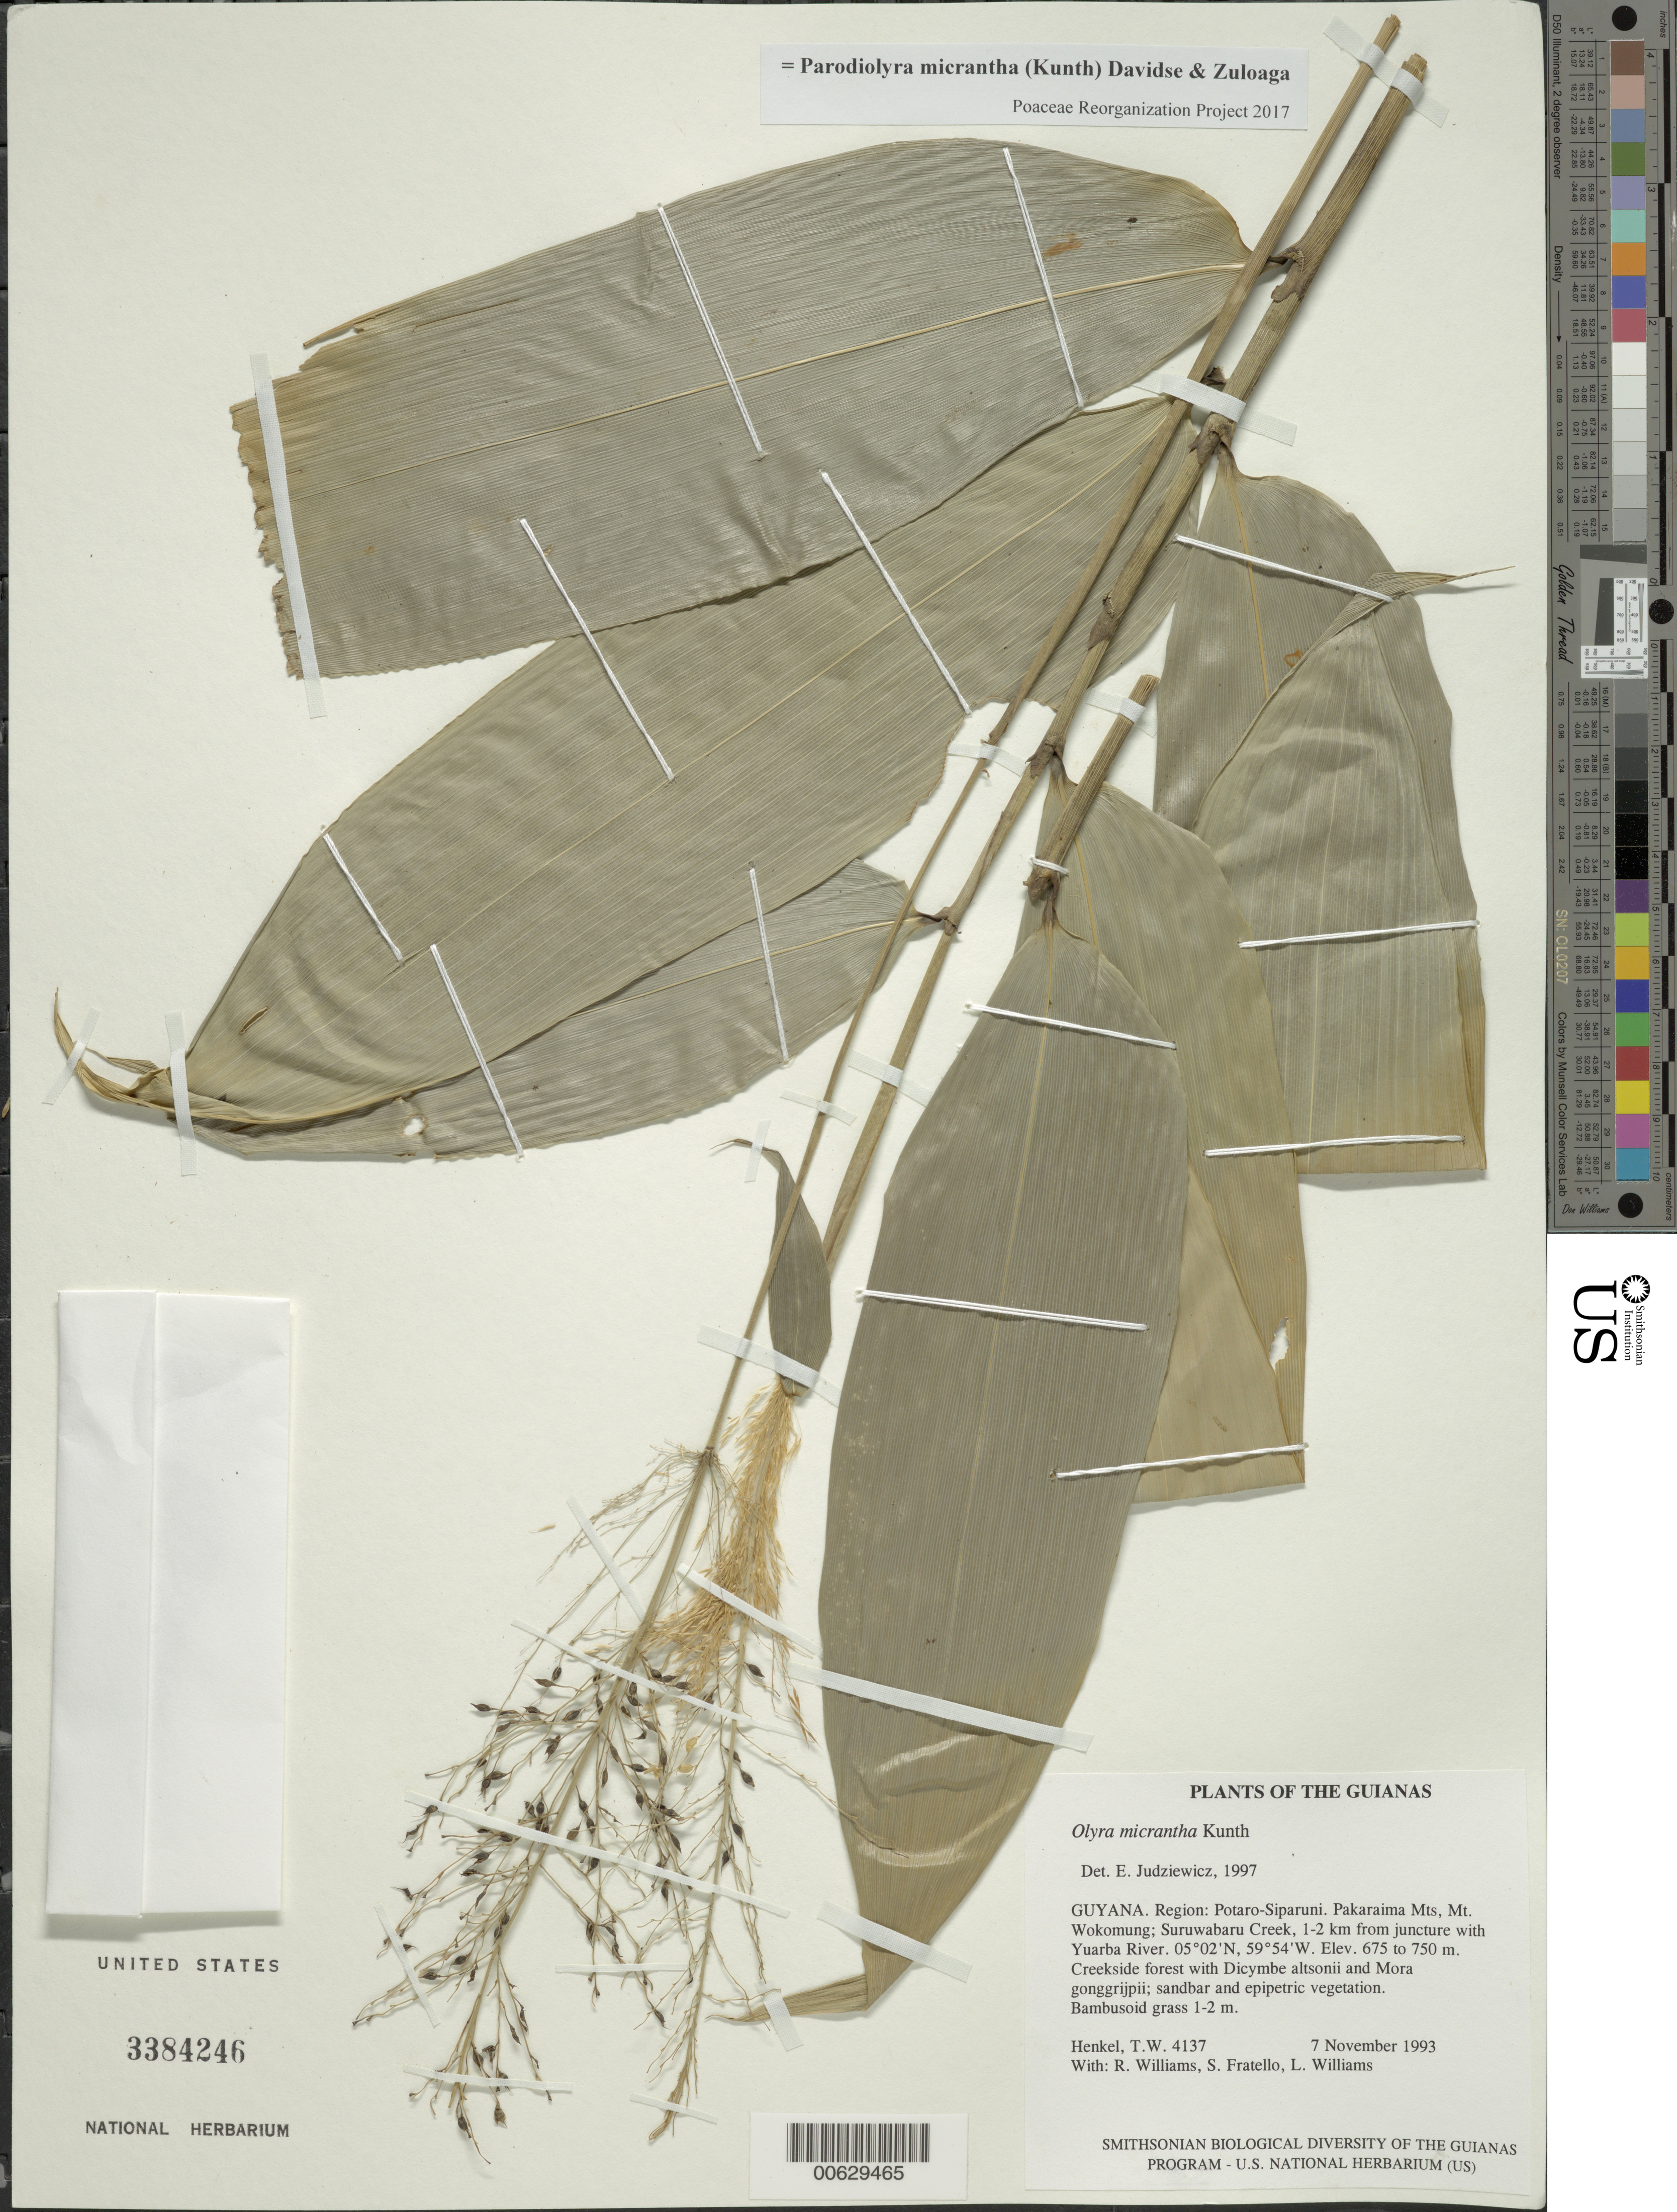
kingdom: Plantae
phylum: Tracheophyta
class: Liliopsida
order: Poales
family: Poaceae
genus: Parodiolyra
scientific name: Parodiolyra micrantha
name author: (Kunth) Davidse & Zuloaga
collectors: T. Henkel, R. Williams, S. Fratello & L. Williams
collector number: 4137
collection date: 1993-11-07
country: Guyana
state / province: Potaro-Siparuni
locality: Pakaraima Mts, Mt. Wokomung; Suruwabaru Creek, 1-2 km from juncture with Yuarba River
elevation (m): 675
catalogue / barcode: US 3384246